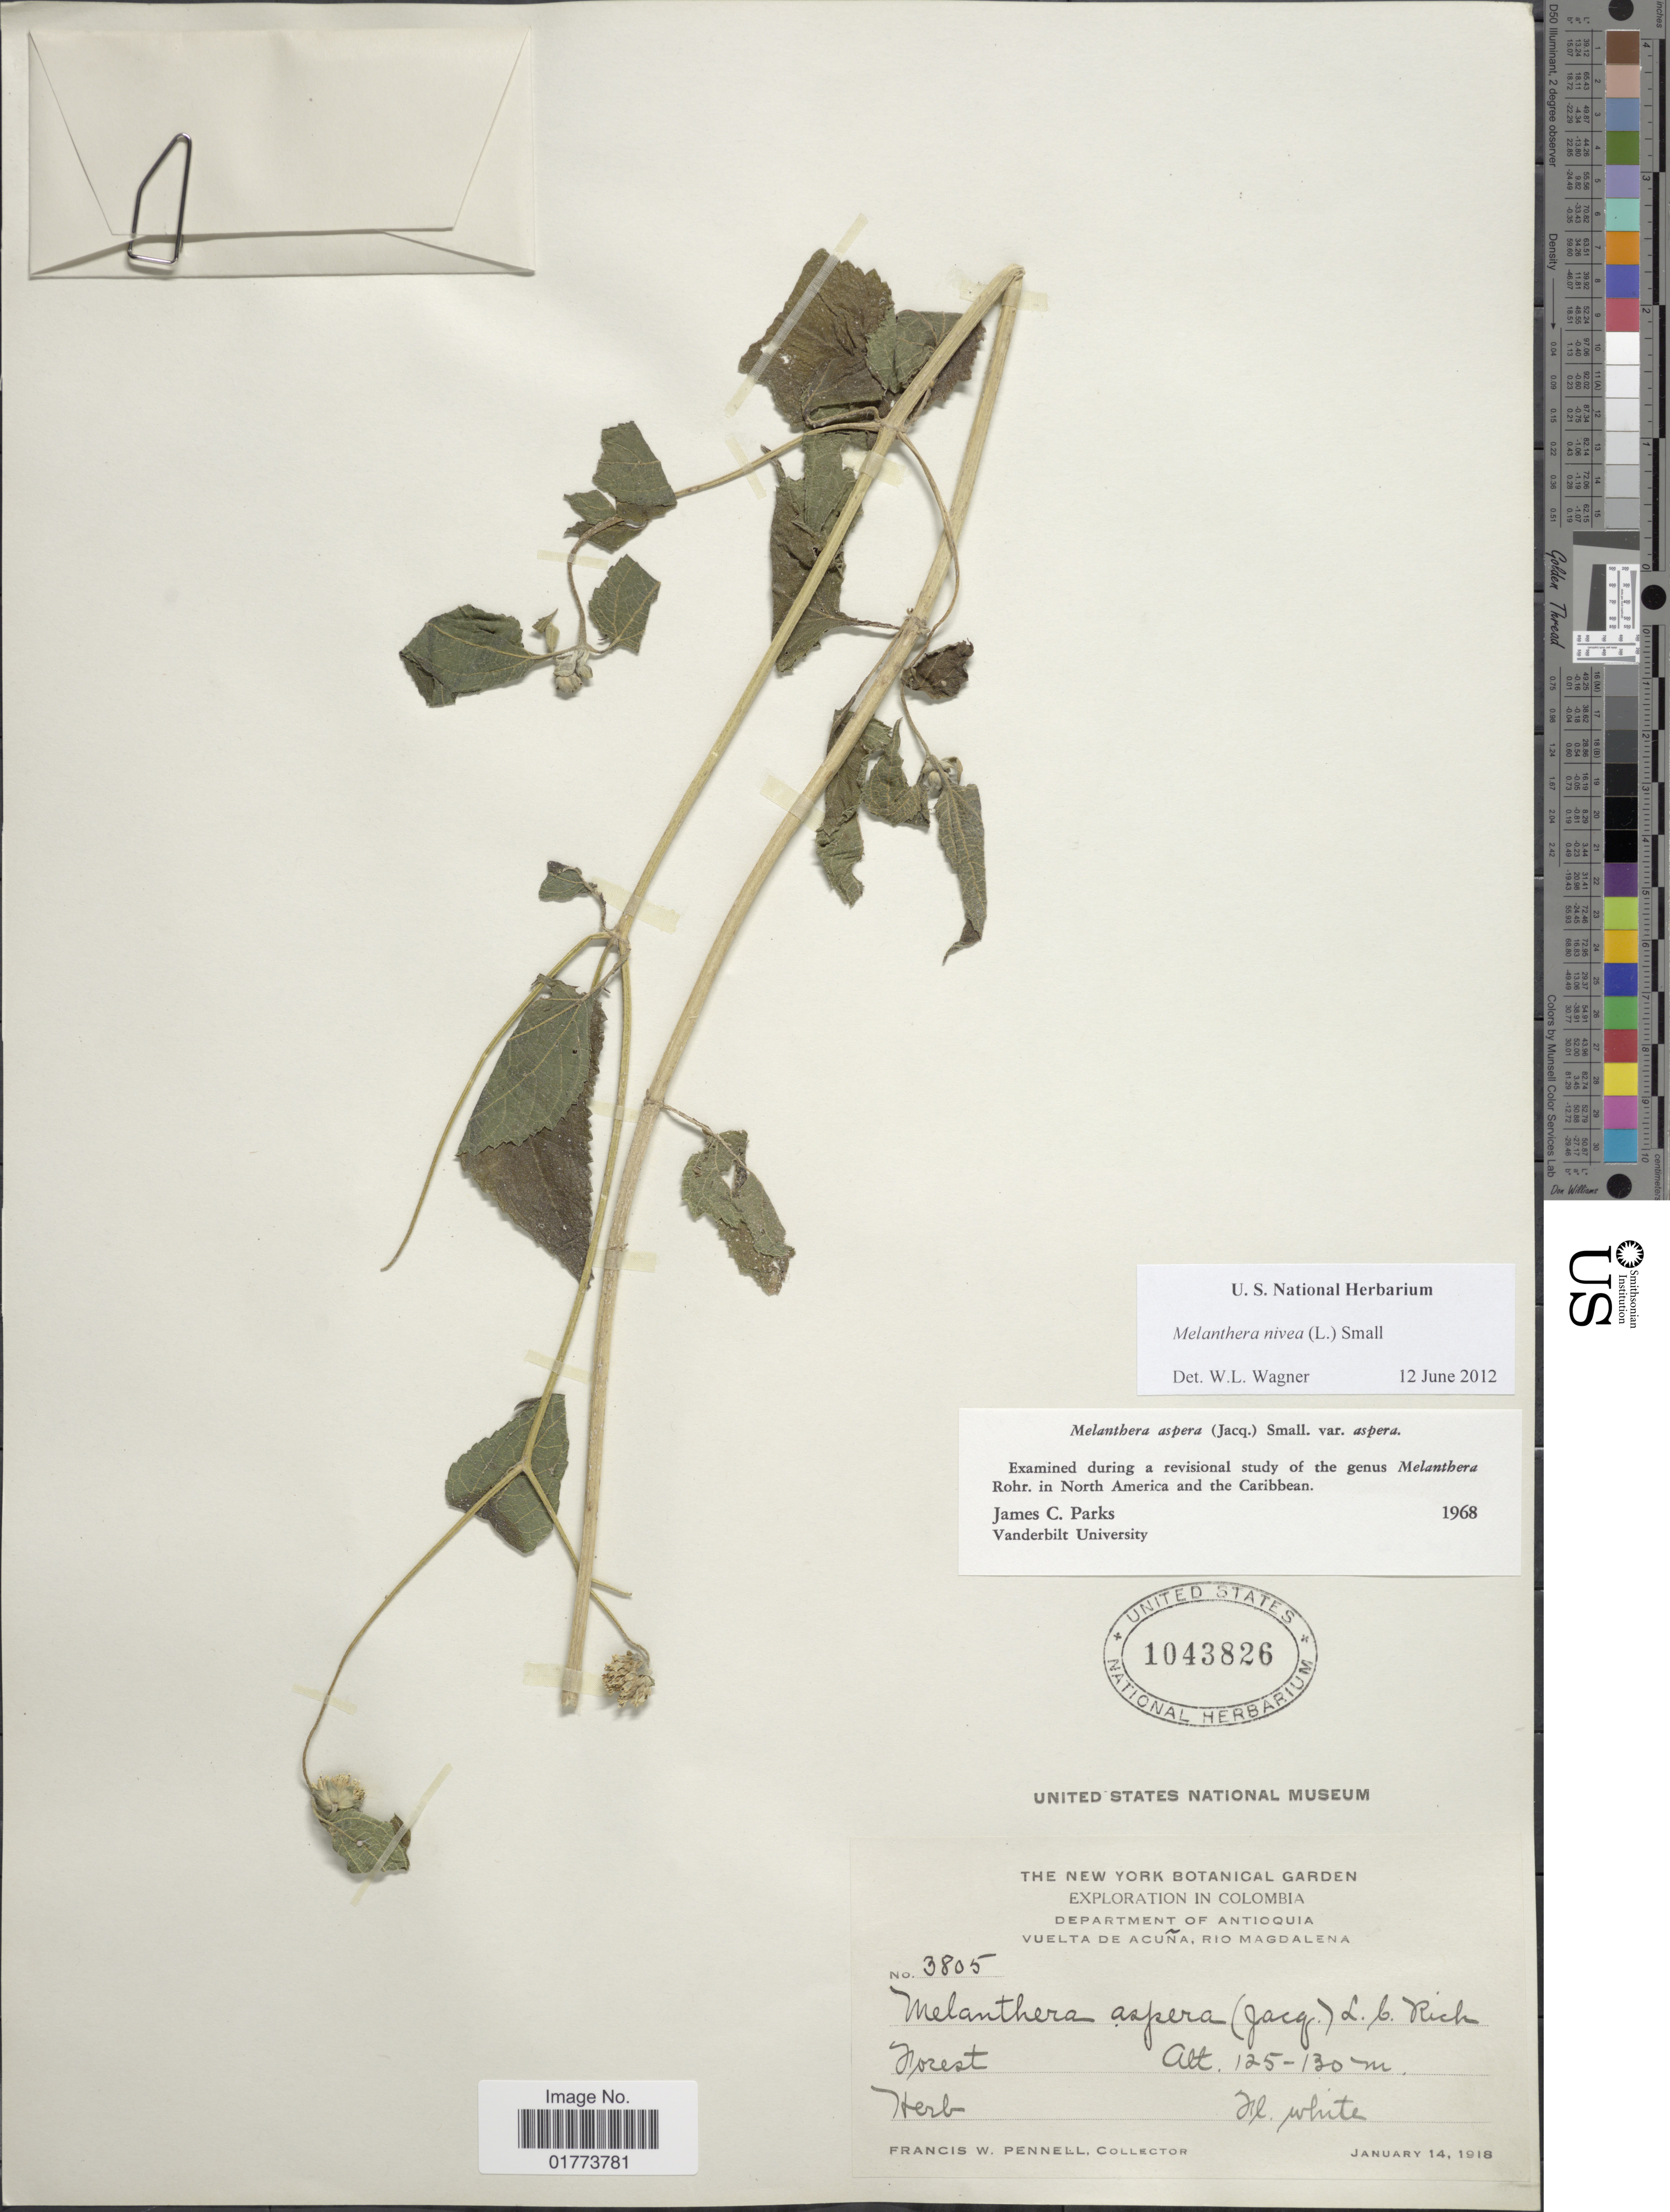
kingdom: Plantae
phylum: Tracheophyta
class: Magnoliopsida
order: Asterales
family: Asteraceae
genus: Melanthera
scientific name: Melanthera nivea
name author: (L.) Small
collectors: F. W. Pennell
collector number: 3805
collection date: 1918-01-14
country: Colombia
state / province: Antioquia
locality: Department of Antioquia. Vuelta de Acuña, Rio Magdalena.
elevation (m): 125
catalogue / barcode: US 1043826